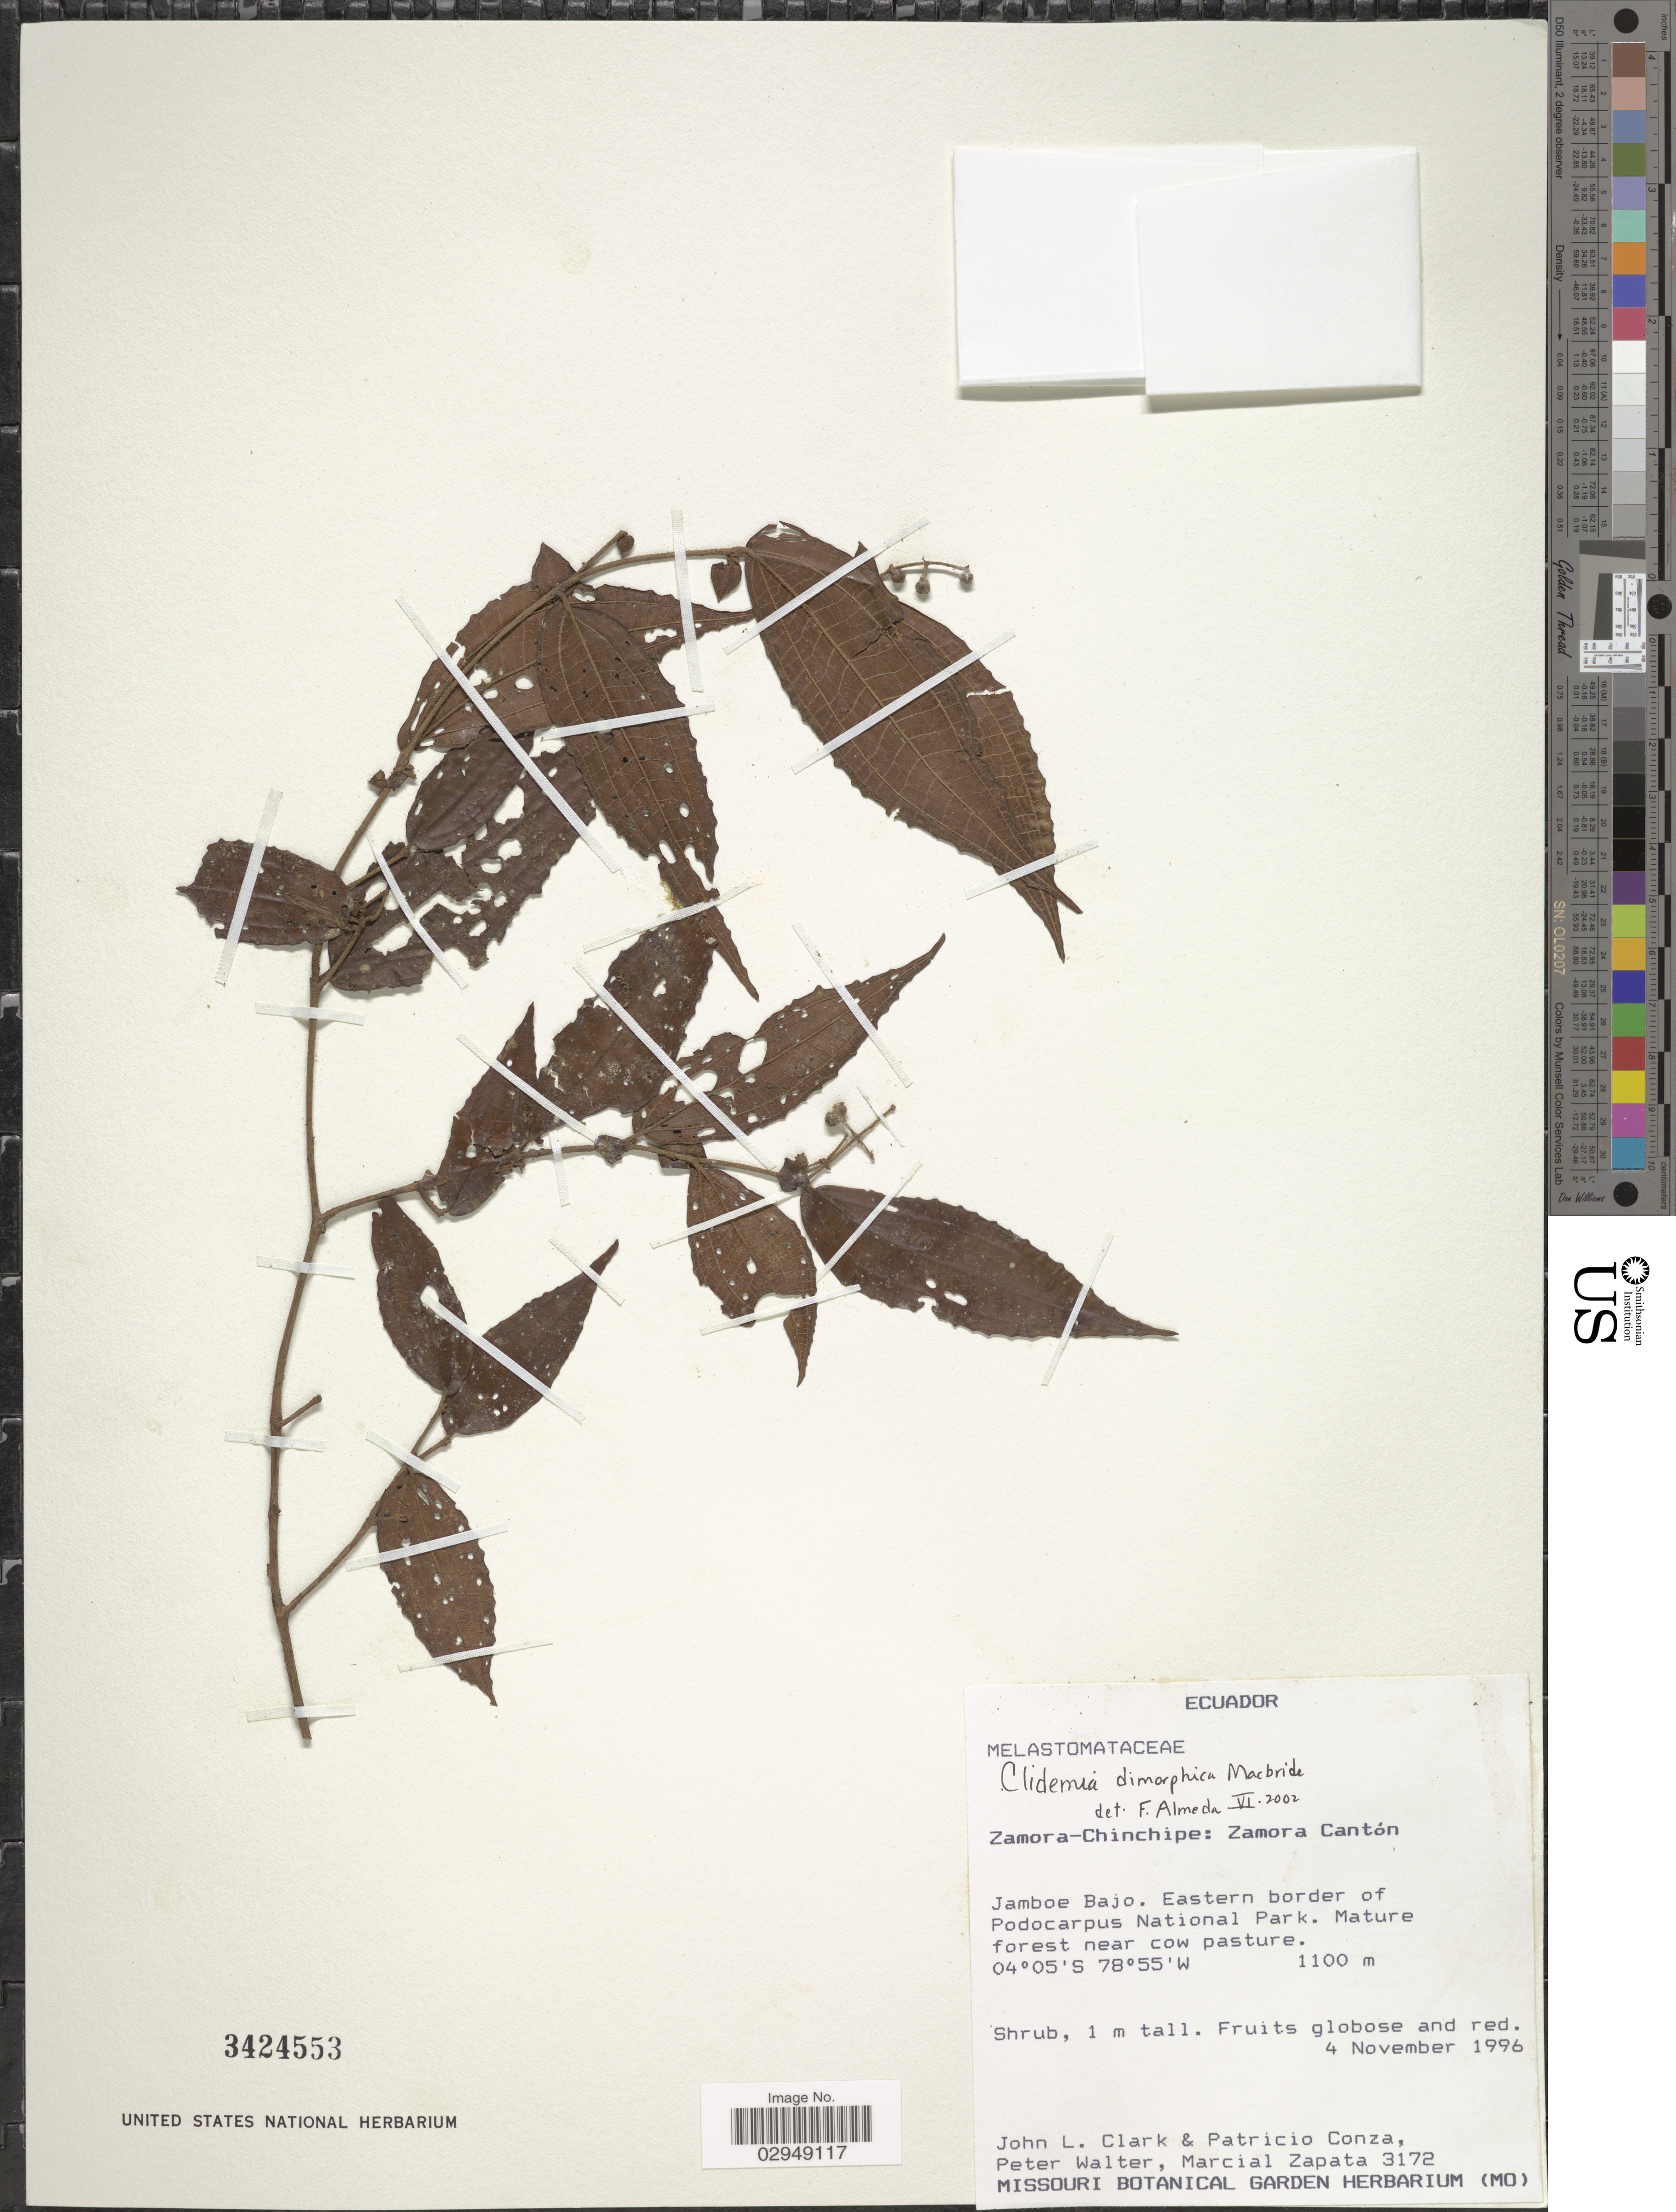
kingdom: Plantae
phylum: Tracheophyta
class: Magnoliopsida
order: Myrtales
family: Melastomataceae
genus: Clidemia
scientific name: Clidemia dimorphica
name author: J.F. Macbr.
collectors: J. L. Clark, P. Conza, P. Walter & M. Zapata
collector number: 3172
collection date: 1996-11-04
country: Ecuador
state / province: Zamora-Chinchipe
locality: Zamora Cantón, Jamboe Bajo, Eastern border of Podocarpus National Park.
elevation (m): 1100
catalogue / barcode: US 3424553